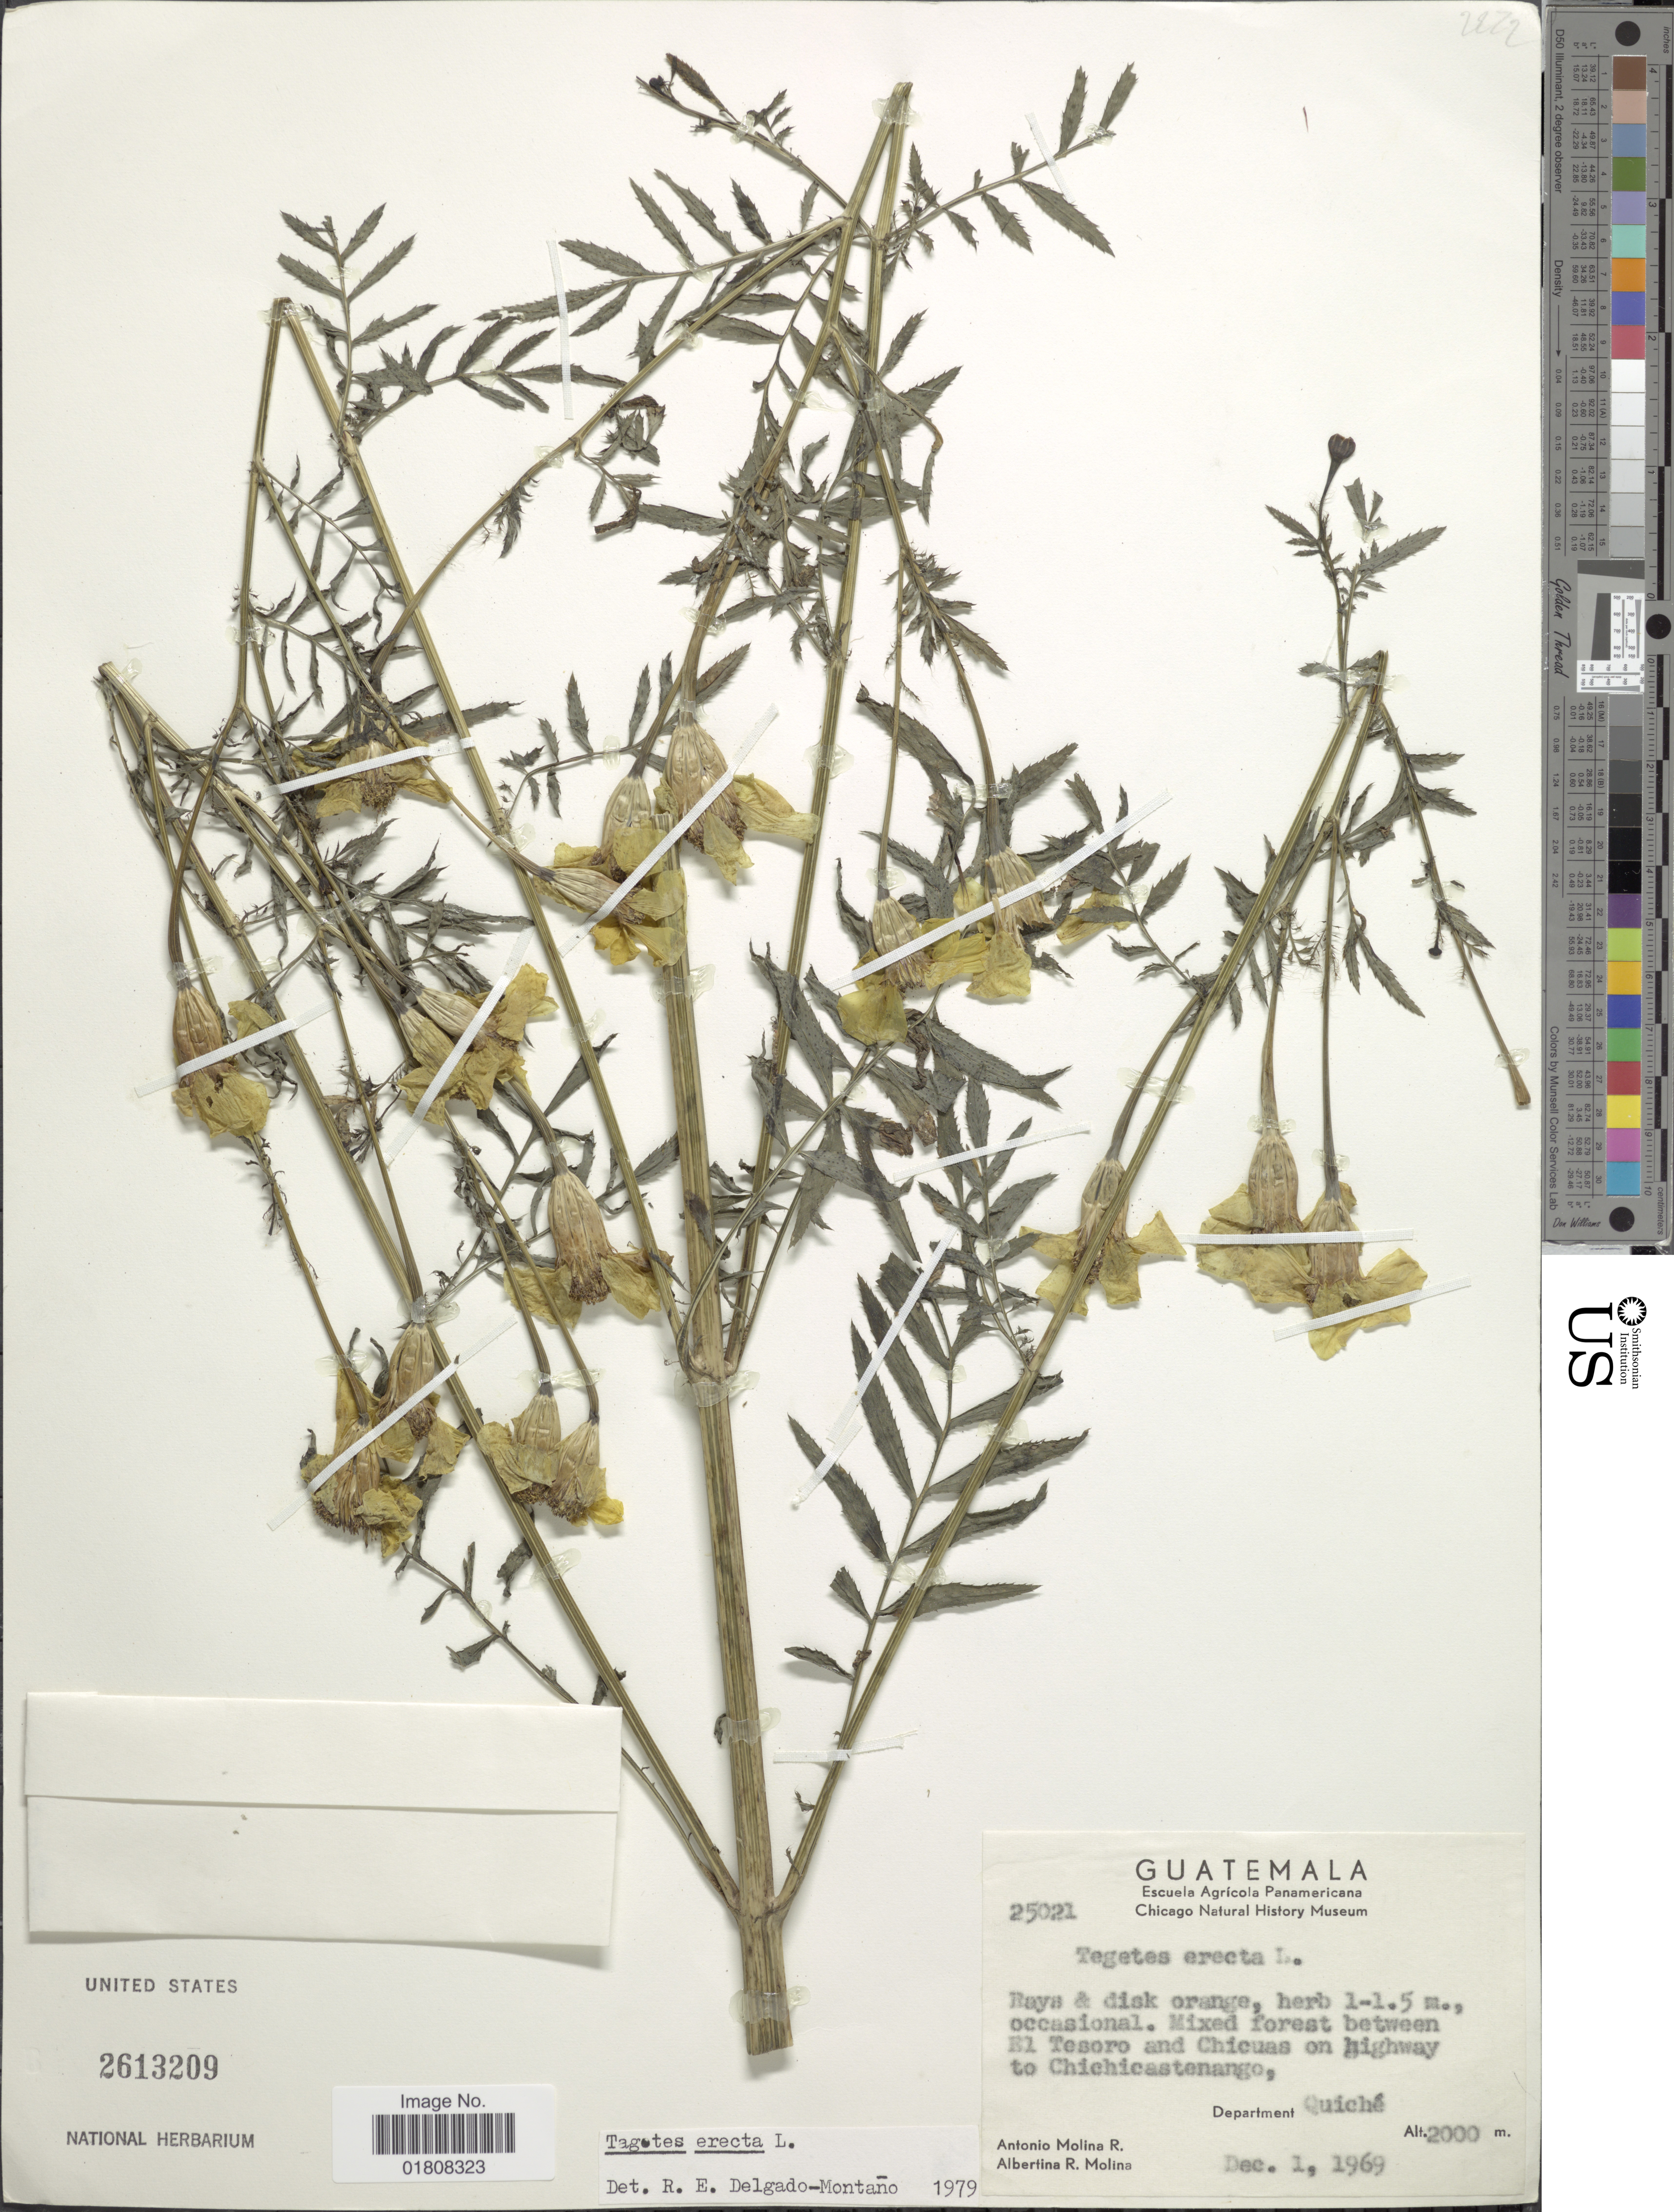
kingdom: Plantae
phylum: Tracheophyta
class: Magnoliopsida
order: Asterales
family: Asteraceae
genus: Tagetes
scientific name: Tagetes patula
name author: L.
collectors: A. Molina R. & A. R. Molina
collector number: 25021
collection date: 1969-12-01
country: Guatemala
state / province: El Quiché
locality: Between El Tesoro and Chicuas on highway to Chichicastenango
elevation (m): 2000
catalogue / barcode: US 2613209